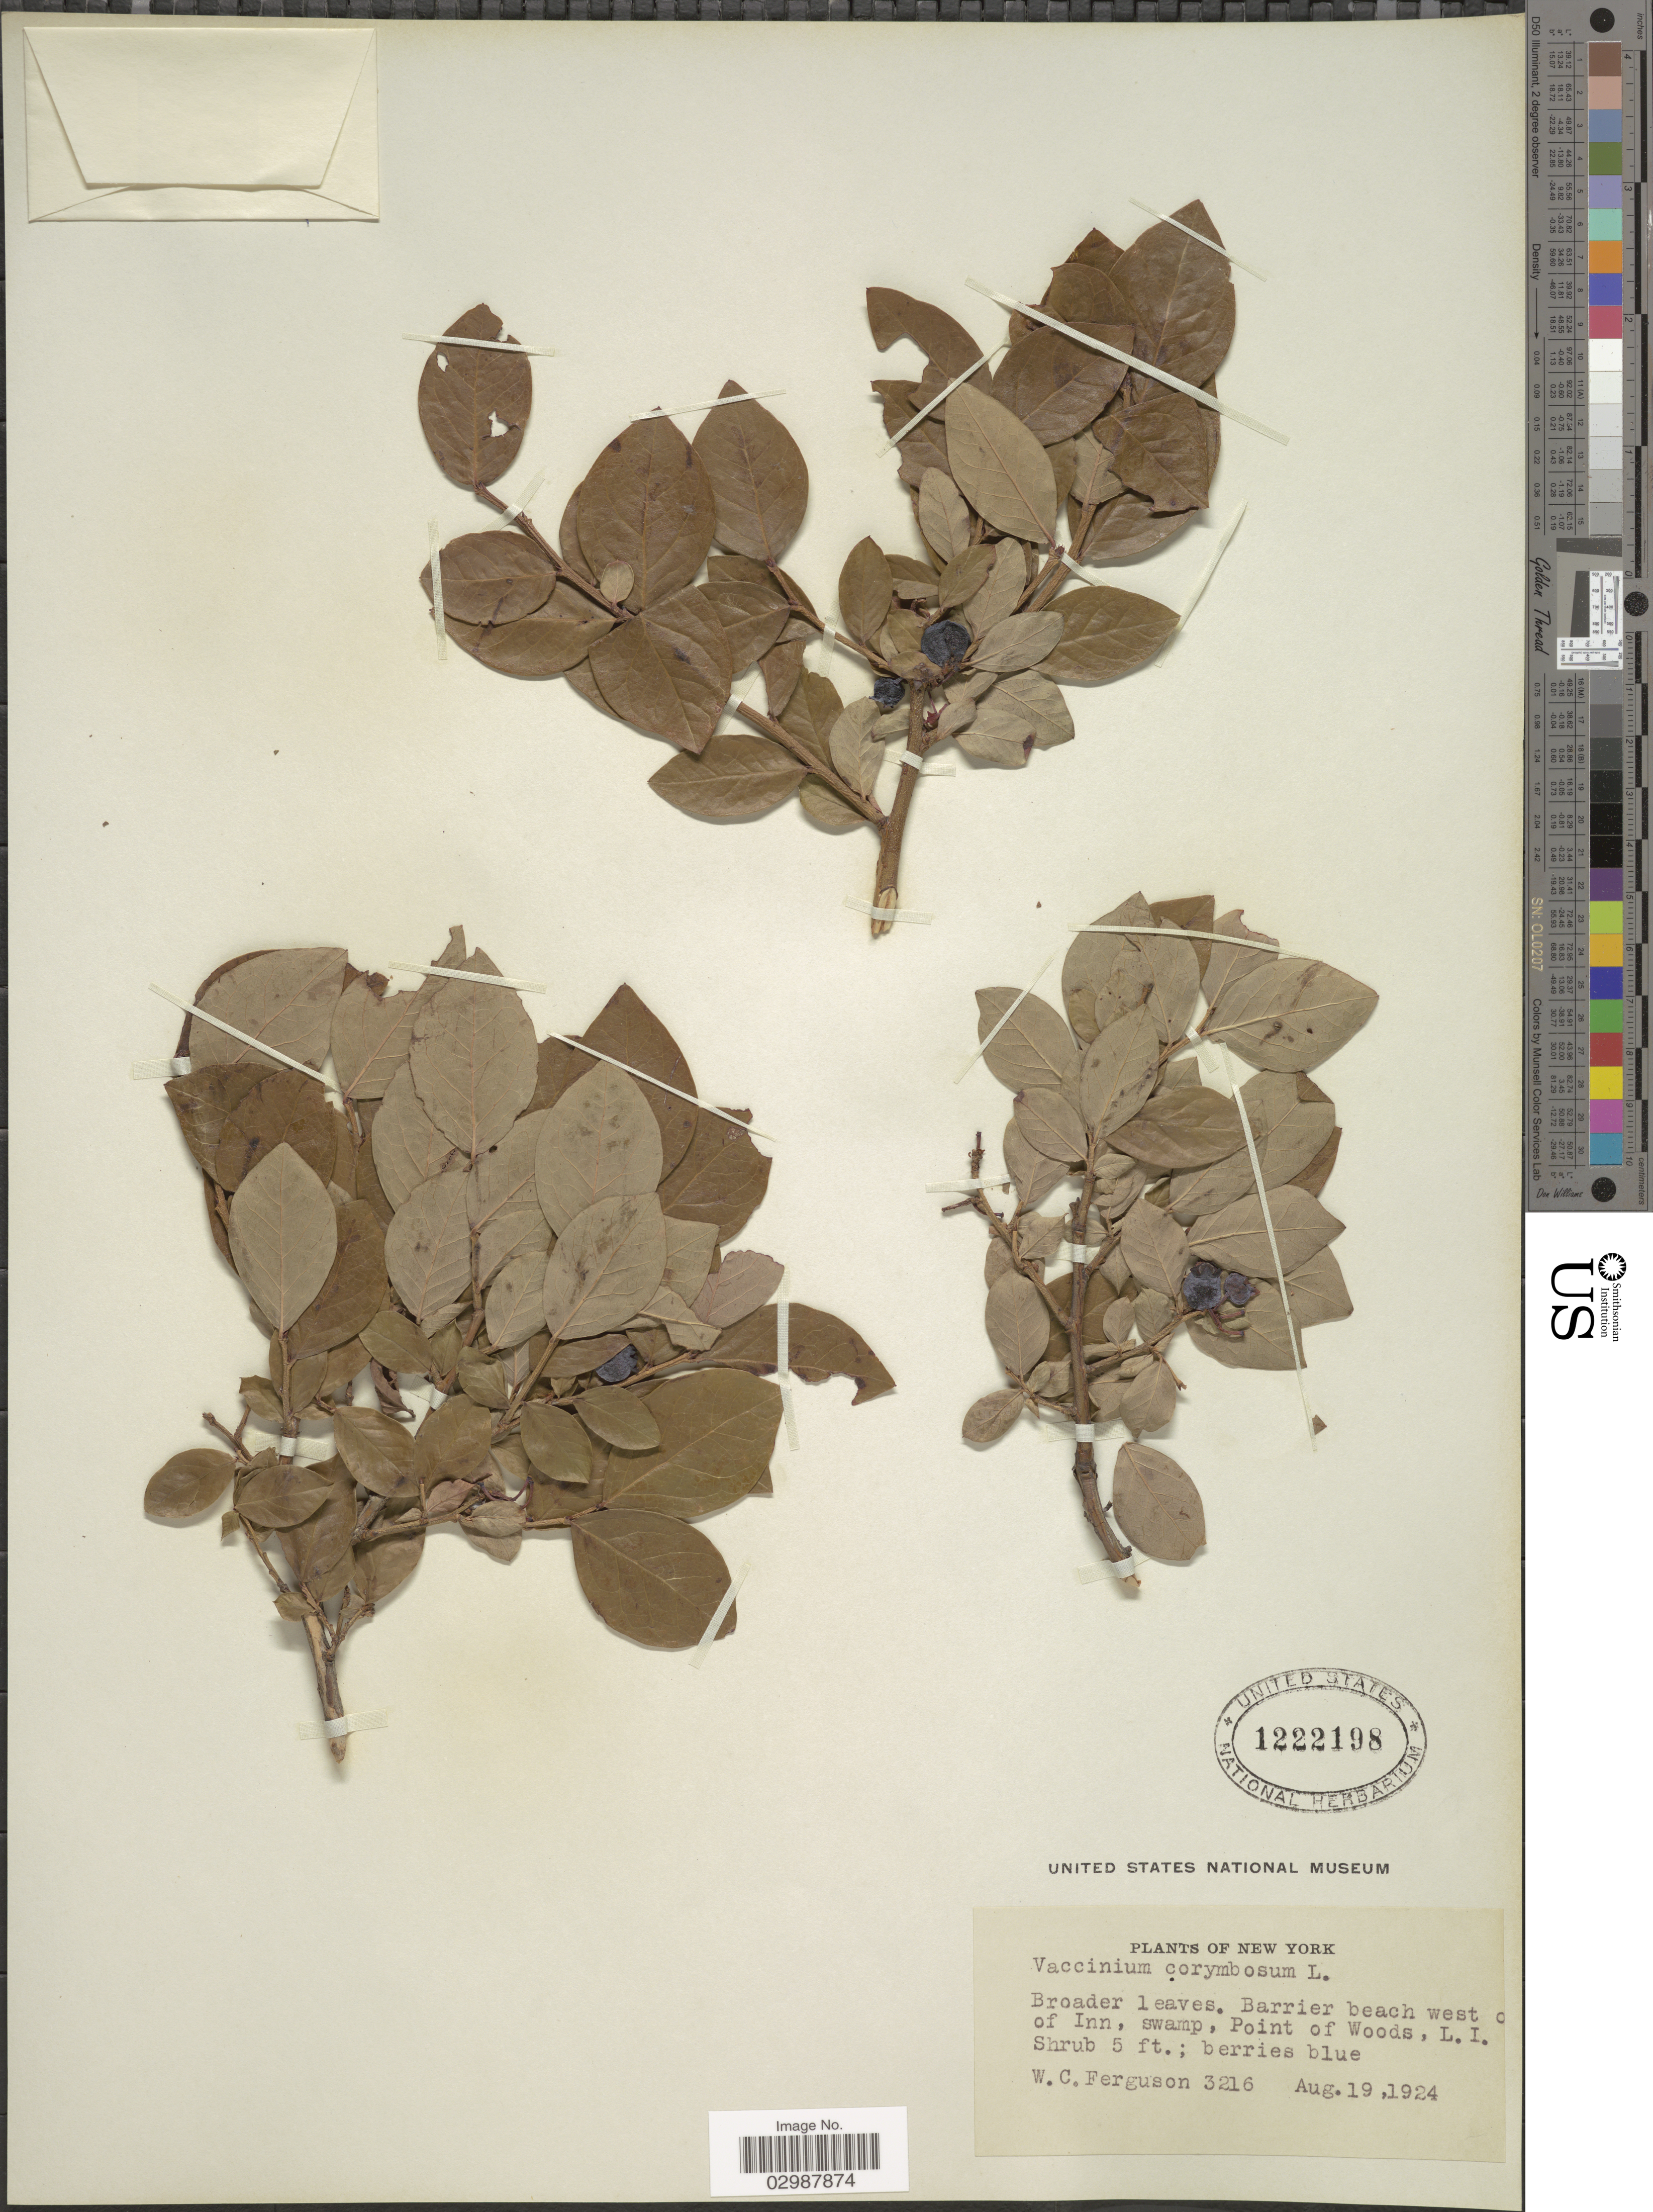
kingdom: Plantae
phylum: Tracheophyta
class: Magnoliopsida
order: Ericales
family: Ericaceae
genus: Vaccinium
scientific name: Vaccinium corymbosum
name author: L.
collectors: W. Ferguson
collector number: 3216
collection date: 1924-08-19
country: United States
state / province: New York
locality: Barrier beach west of Inn, swamp, Point of Woods, L. I.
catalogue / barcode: US 1222198